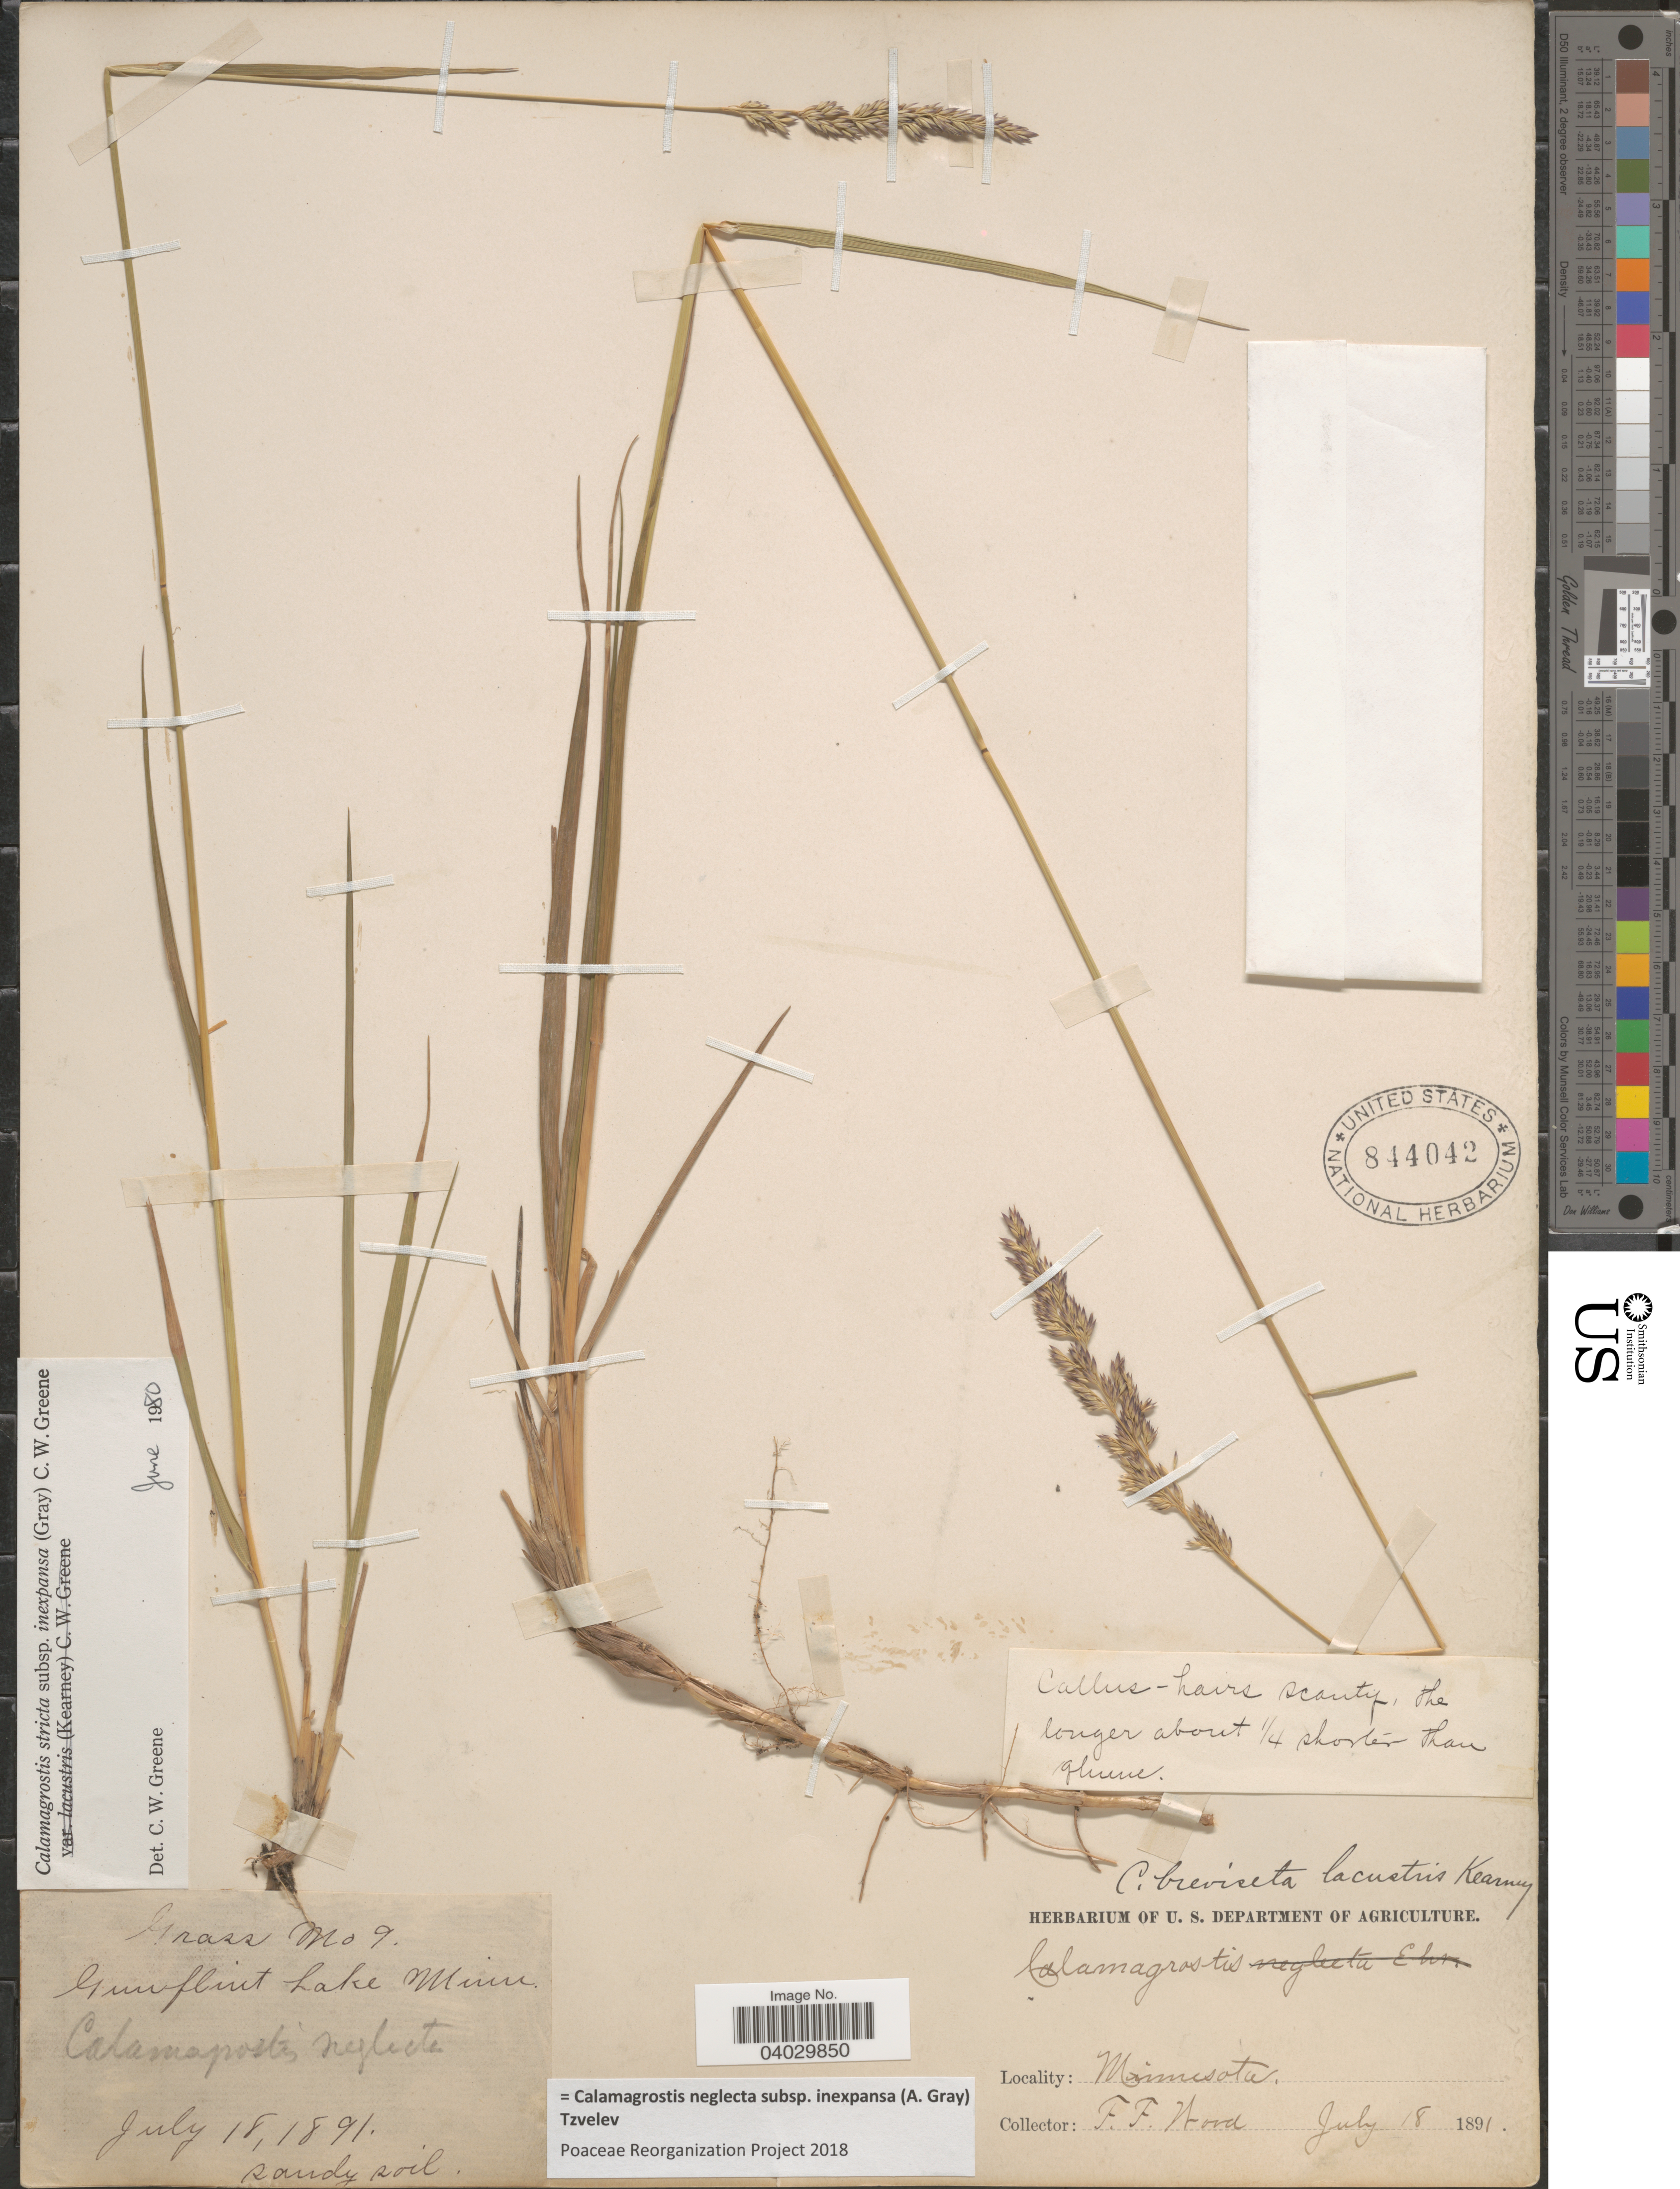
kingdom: Plantae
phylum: Tracheophyta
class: Liliopsida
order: Poales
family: Poaceae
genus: Calamagrostis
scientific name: Calamagrostis neglecta subsp. inexpansa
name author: (A. Gray) Tzvelev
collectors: F. Wood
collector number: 9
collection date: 1891-07-18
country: United States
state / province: Minnesota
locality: Gunflint Lake Minn.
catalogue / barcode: US 844042